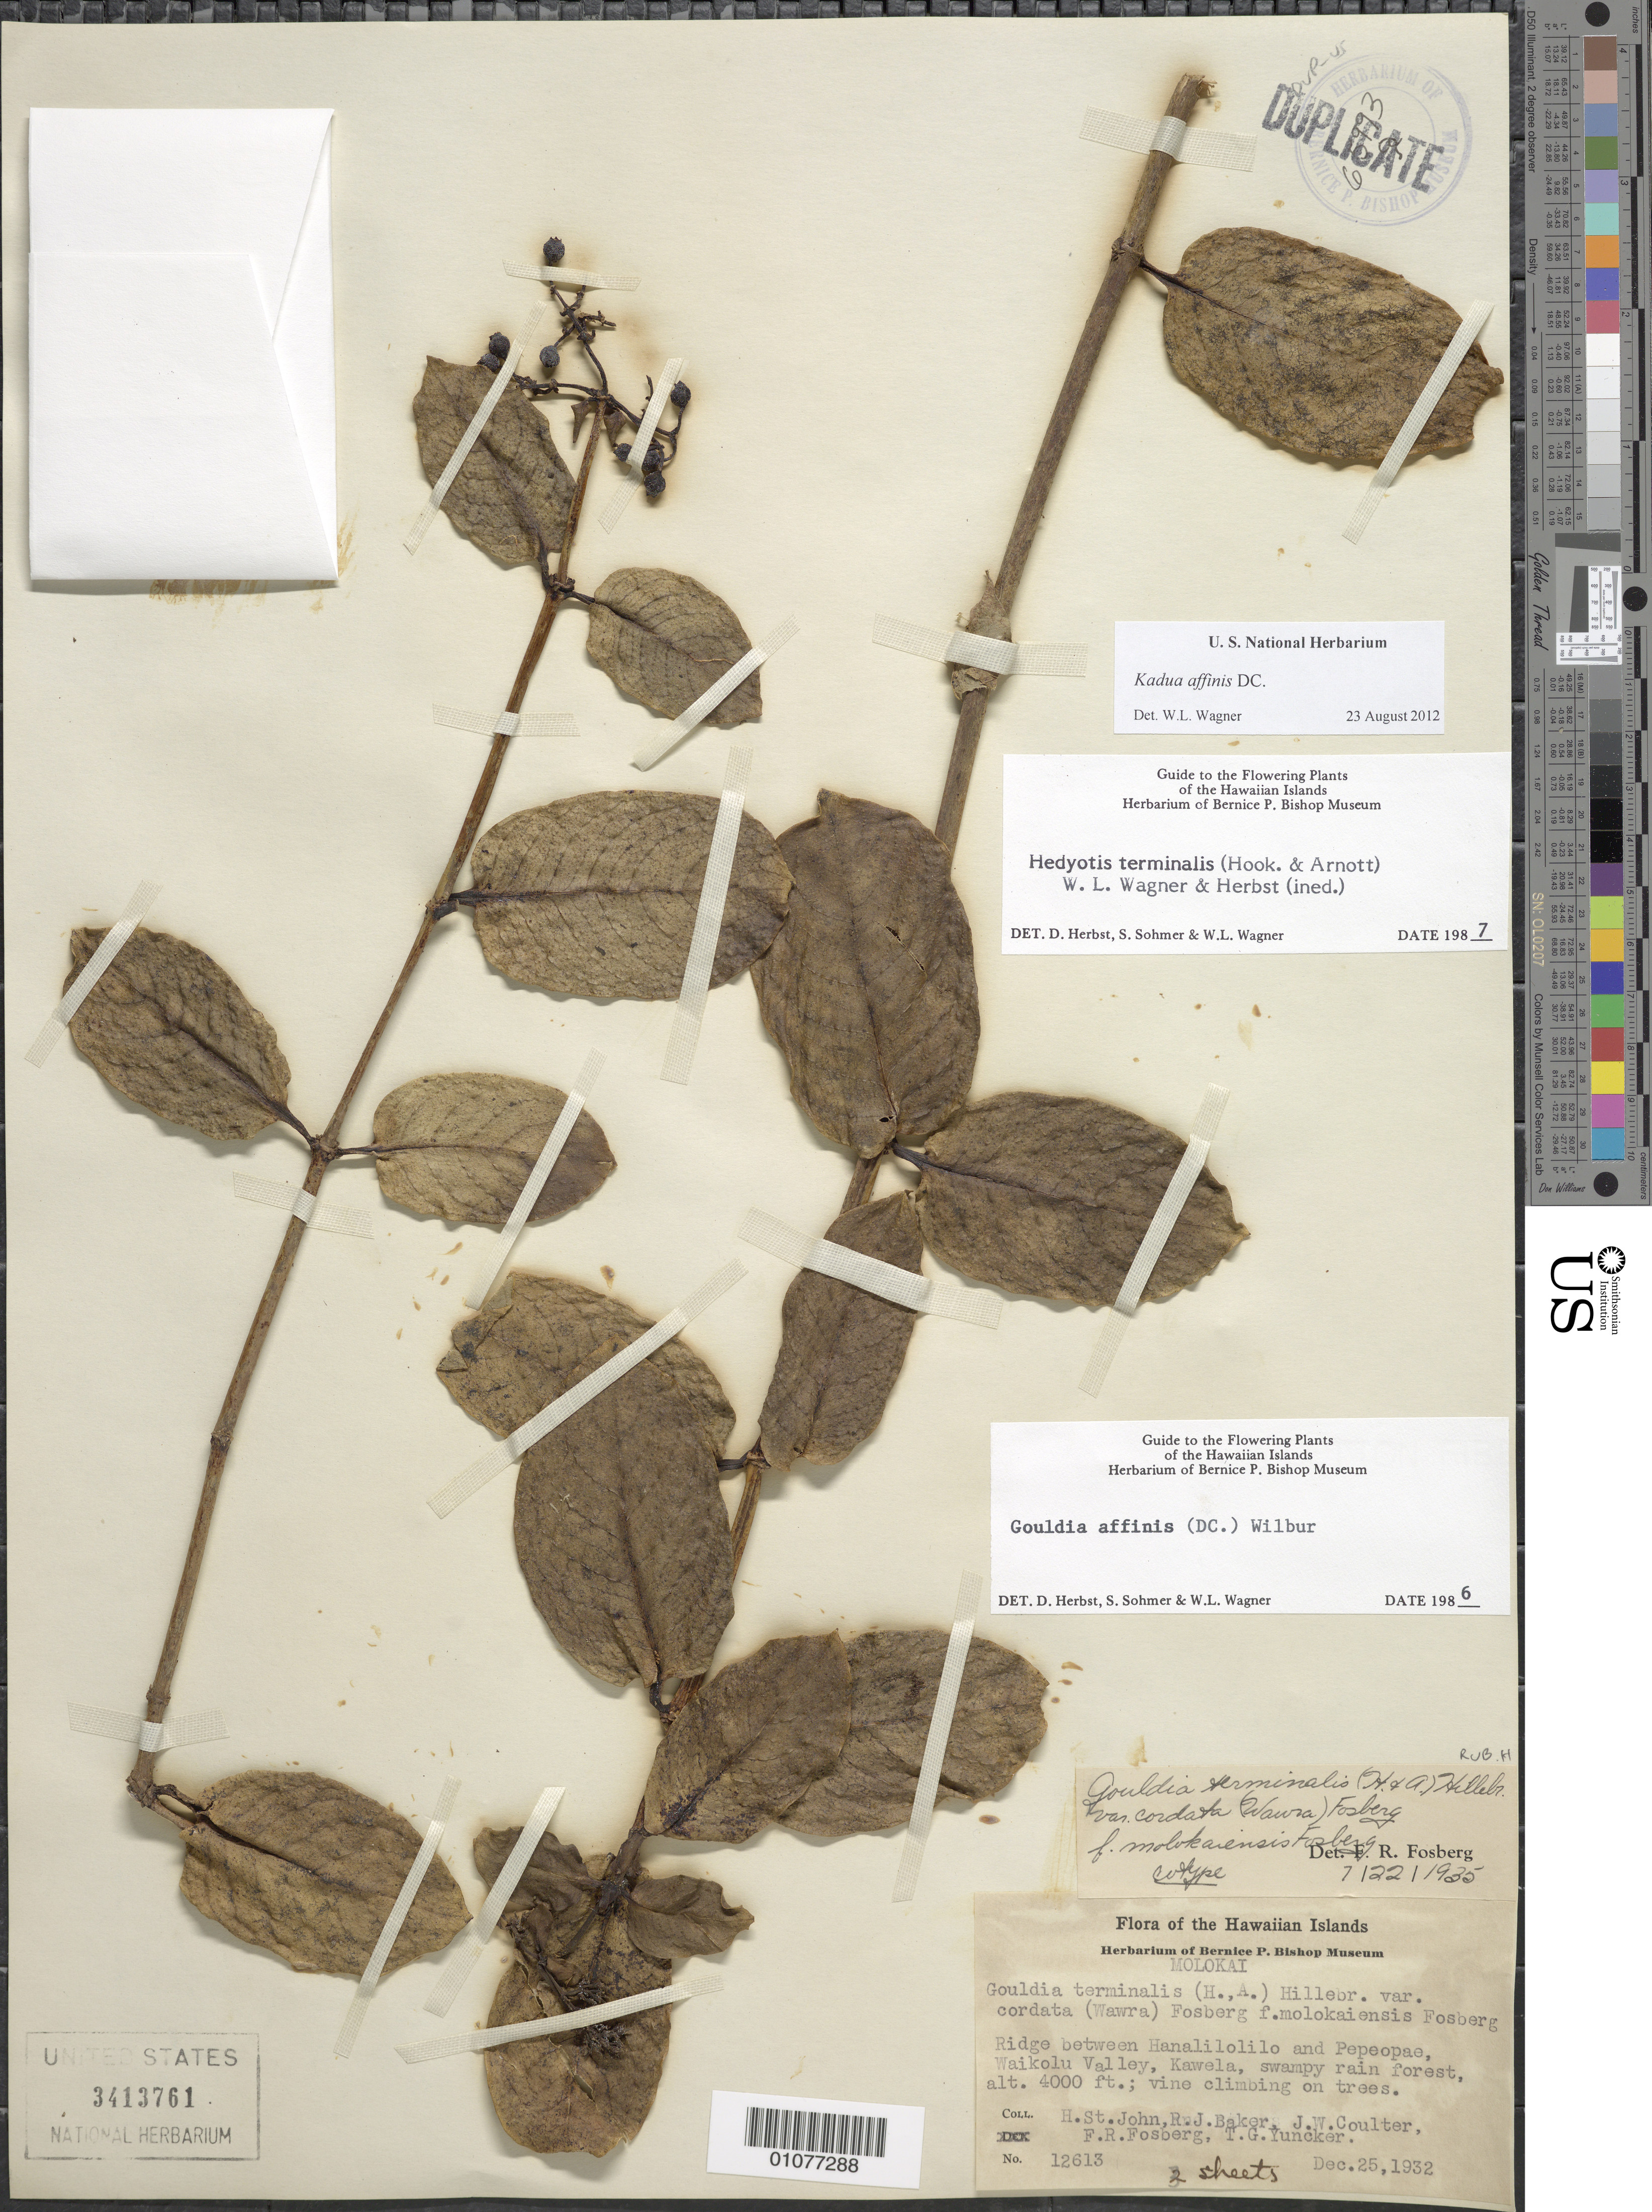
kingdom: Plantae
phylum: Tracheophyta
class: Magnoliopsida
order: Gentianales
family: Rubiaceae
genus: Kadua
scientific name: Kadua affinis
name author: DC.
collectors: H. St. John, R. J. Baker, J. W. Coulter, F. R. Fosberg & T. G. Yuncker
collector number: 12613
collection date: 1932-12-25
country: United States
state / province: Hawaii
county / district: Maui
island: Moloka'i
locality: Kawela, Waikolu Valley, Ridge between Hanlilolilo and Pepeopae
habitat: swampy rain forest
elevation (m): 1219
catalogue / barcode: US 3413761